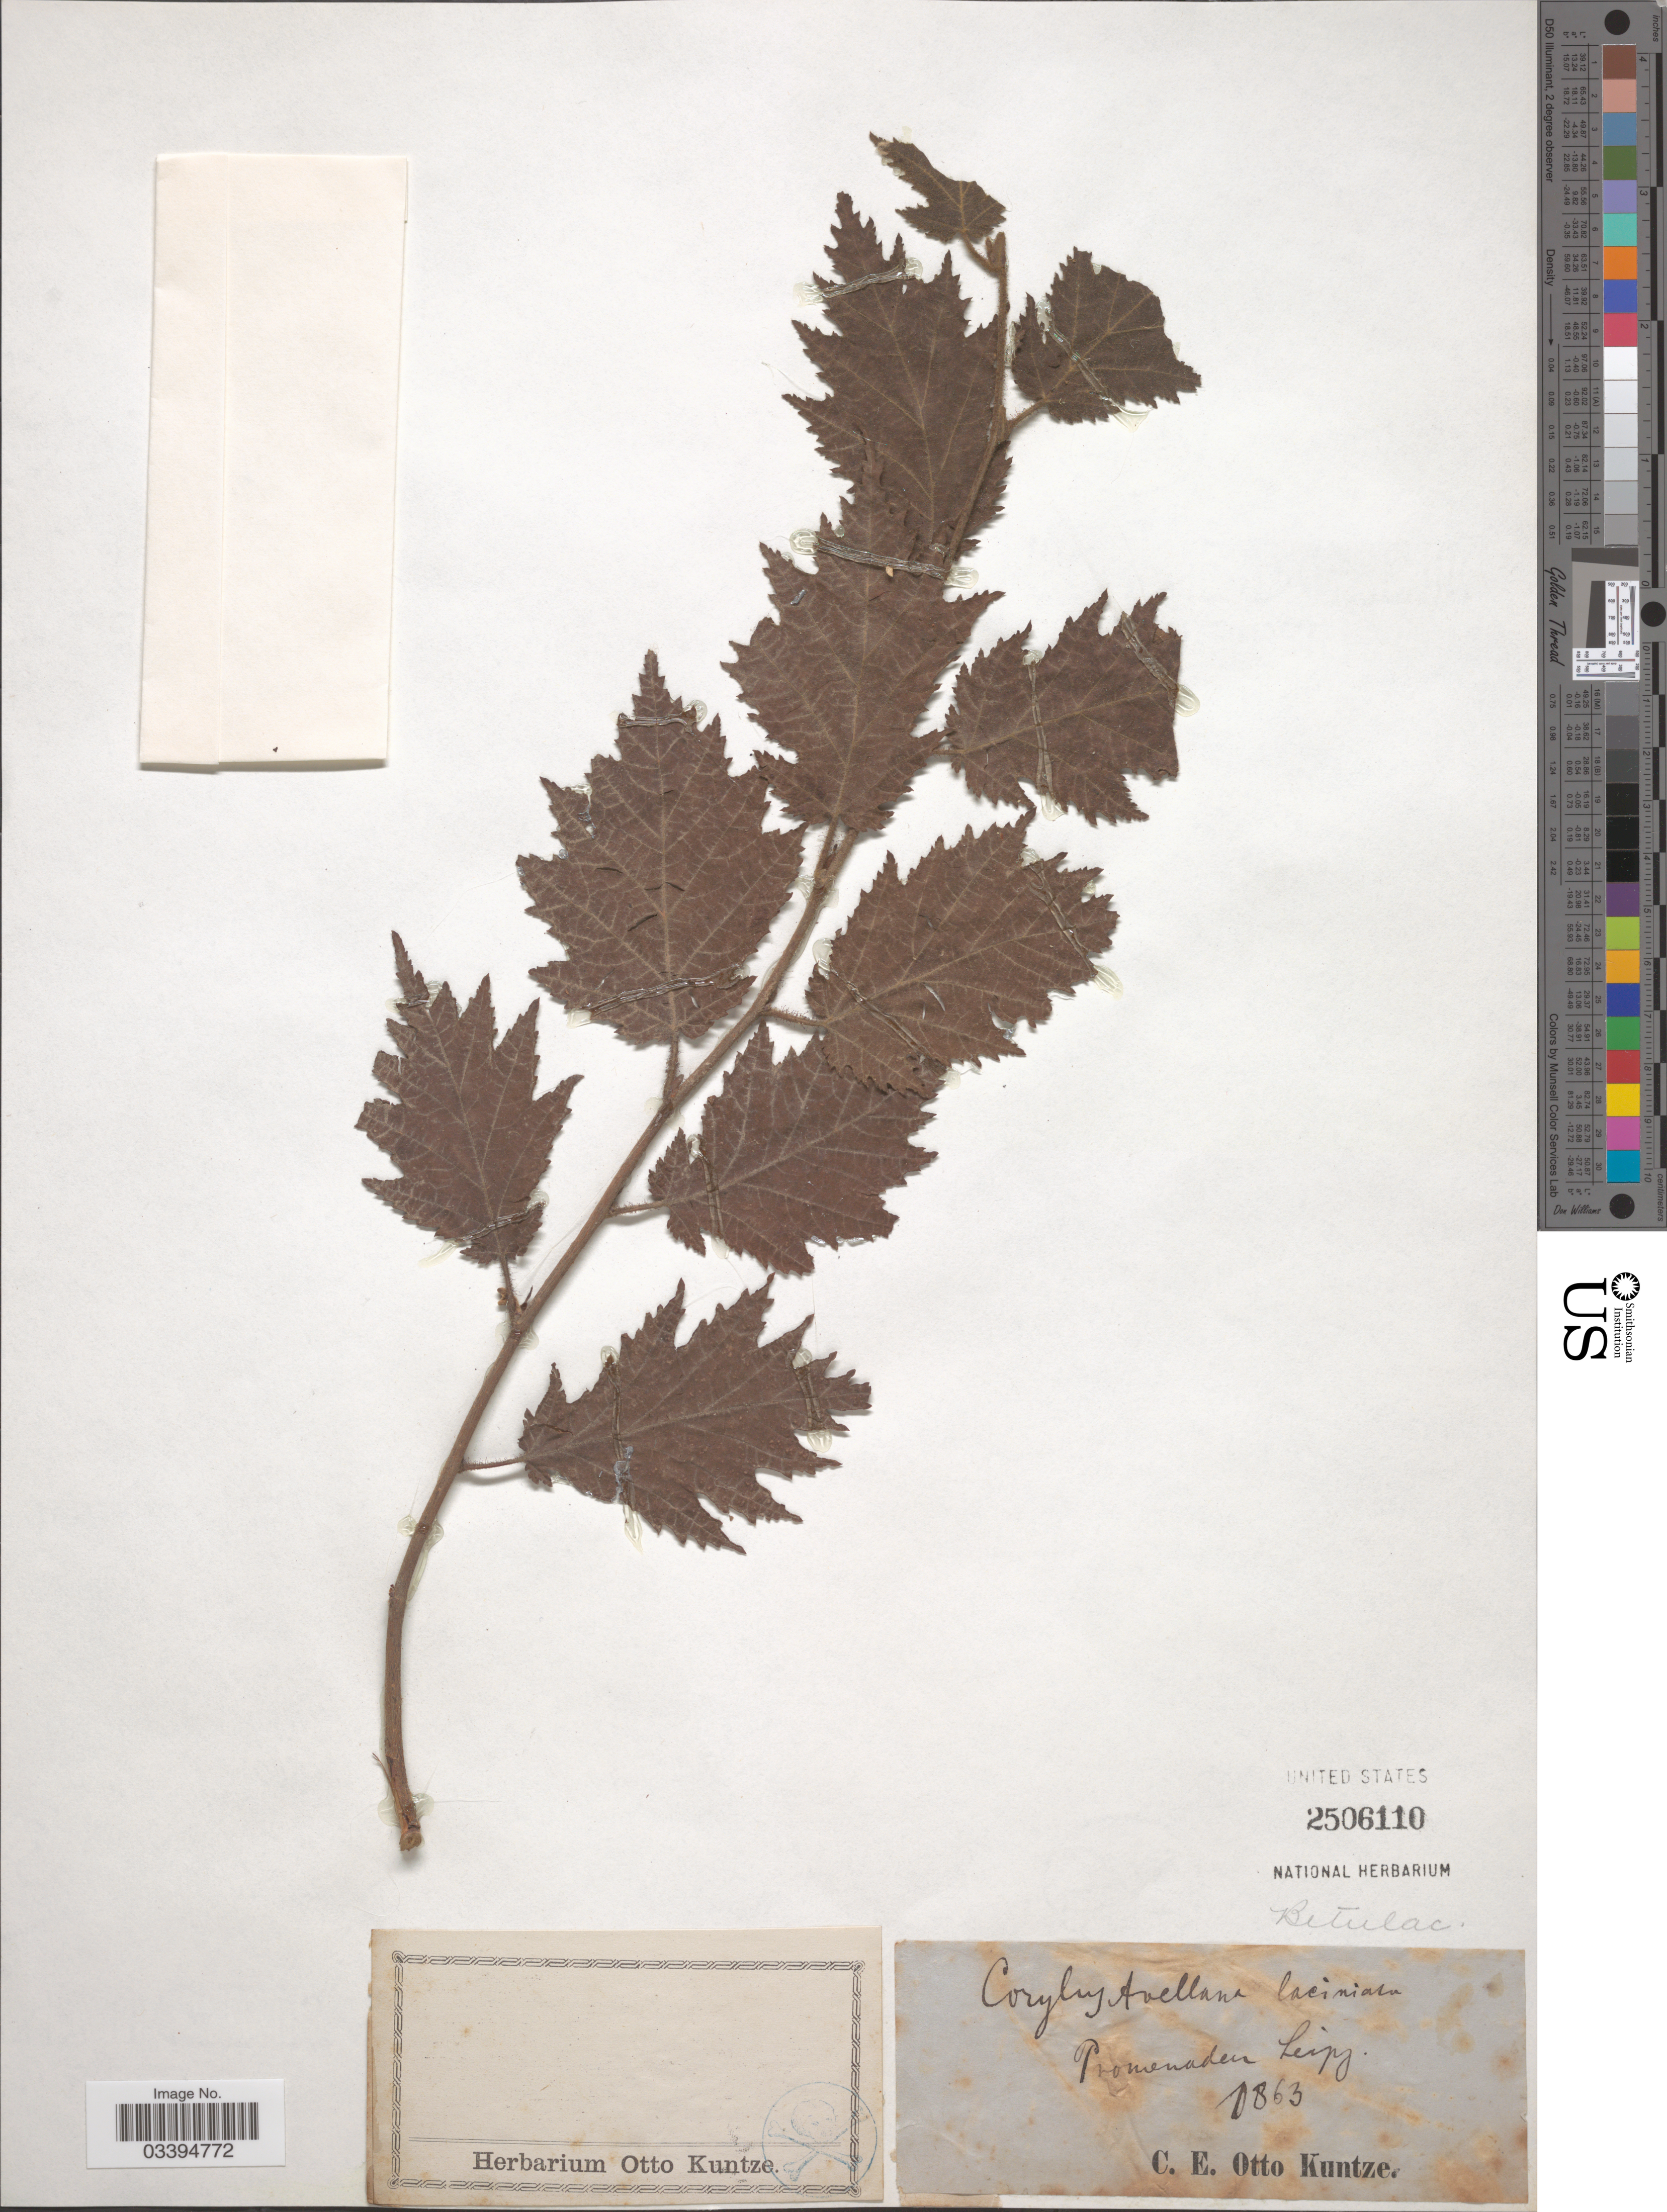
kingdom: Plantae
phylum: Tracheophyta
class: Magnoliopsida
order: Fagales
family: Betulaceae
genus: Corylus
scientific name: Corylus avellana f. laciniata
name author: Petz. & G. Kirchn.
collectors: C.E.O. Kuntze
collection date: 1863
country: Germany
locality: Promenaden Leipg.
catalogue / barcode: US 2506110